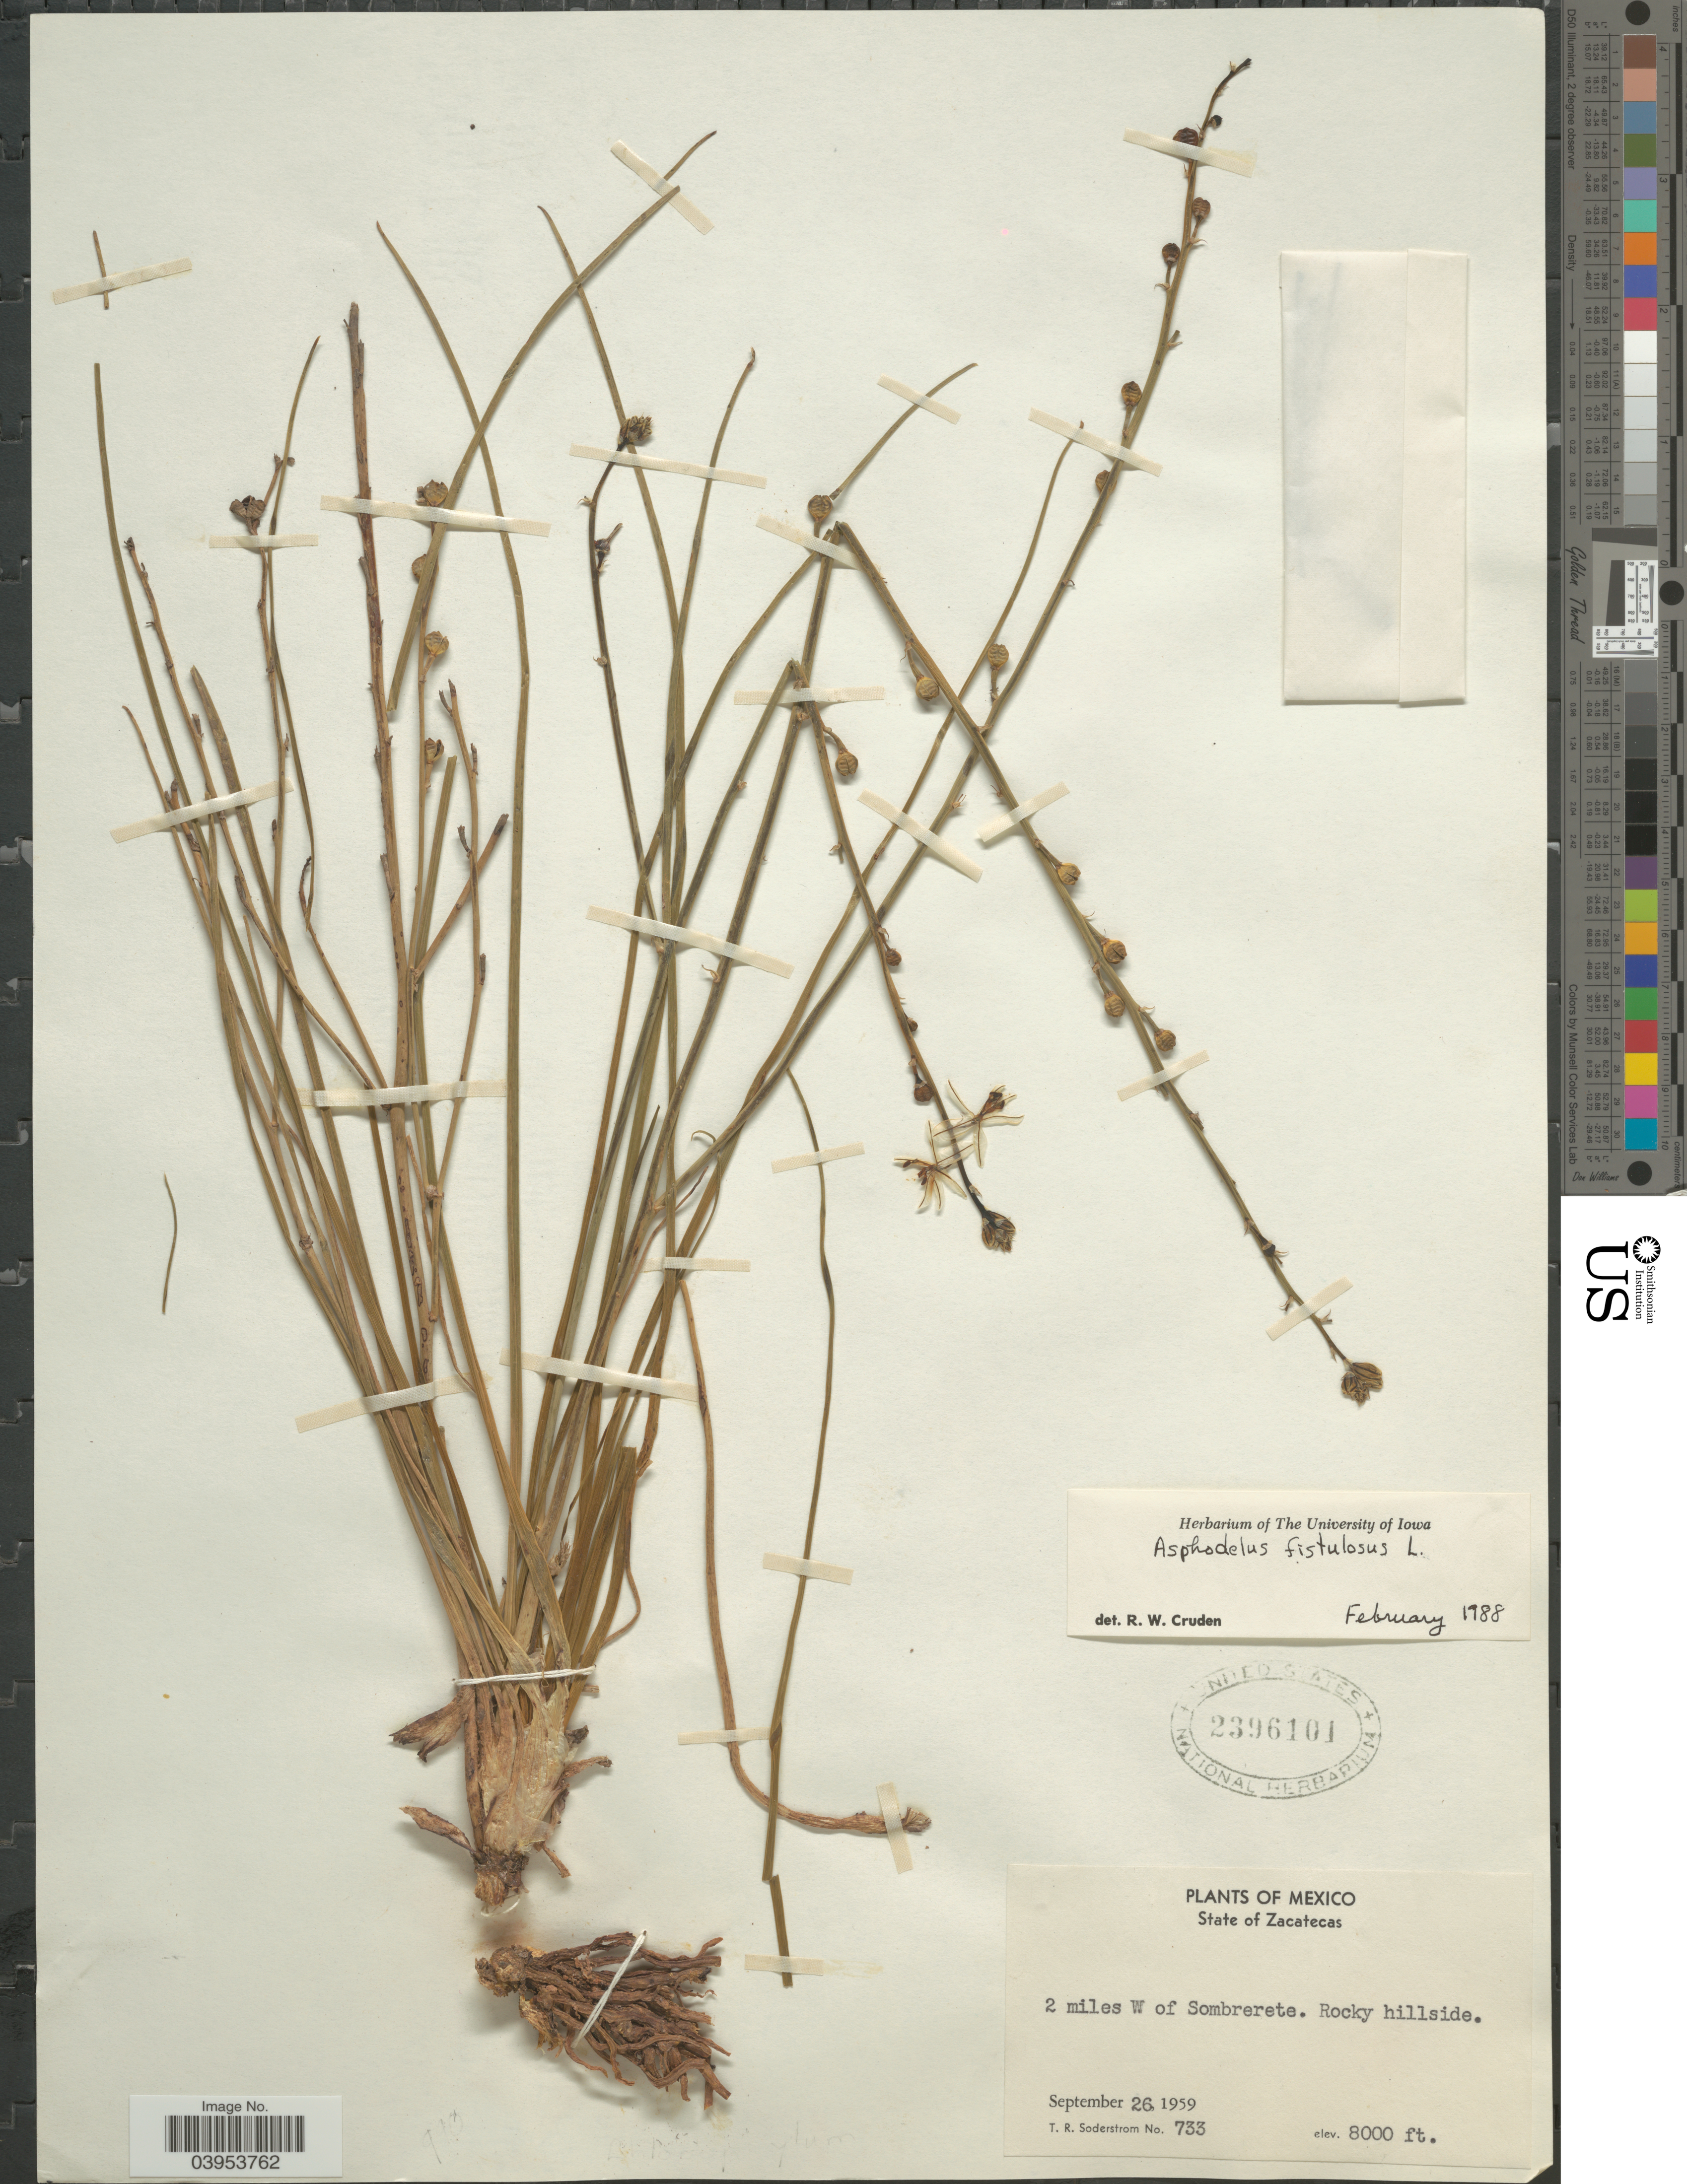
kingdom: Plantae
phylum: Tracheophyta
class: Liliopsida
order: Asparagales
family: Asphodelaceae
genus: Asphodelus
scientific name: Asphodelus fistulosus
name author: L.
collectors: T. R. Soderstrom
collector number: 733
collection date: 1959-09-26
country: Mexico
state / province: Zacatecas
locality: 2 miles W of Sombrerete.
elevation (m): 2438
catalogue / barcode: US 2396101